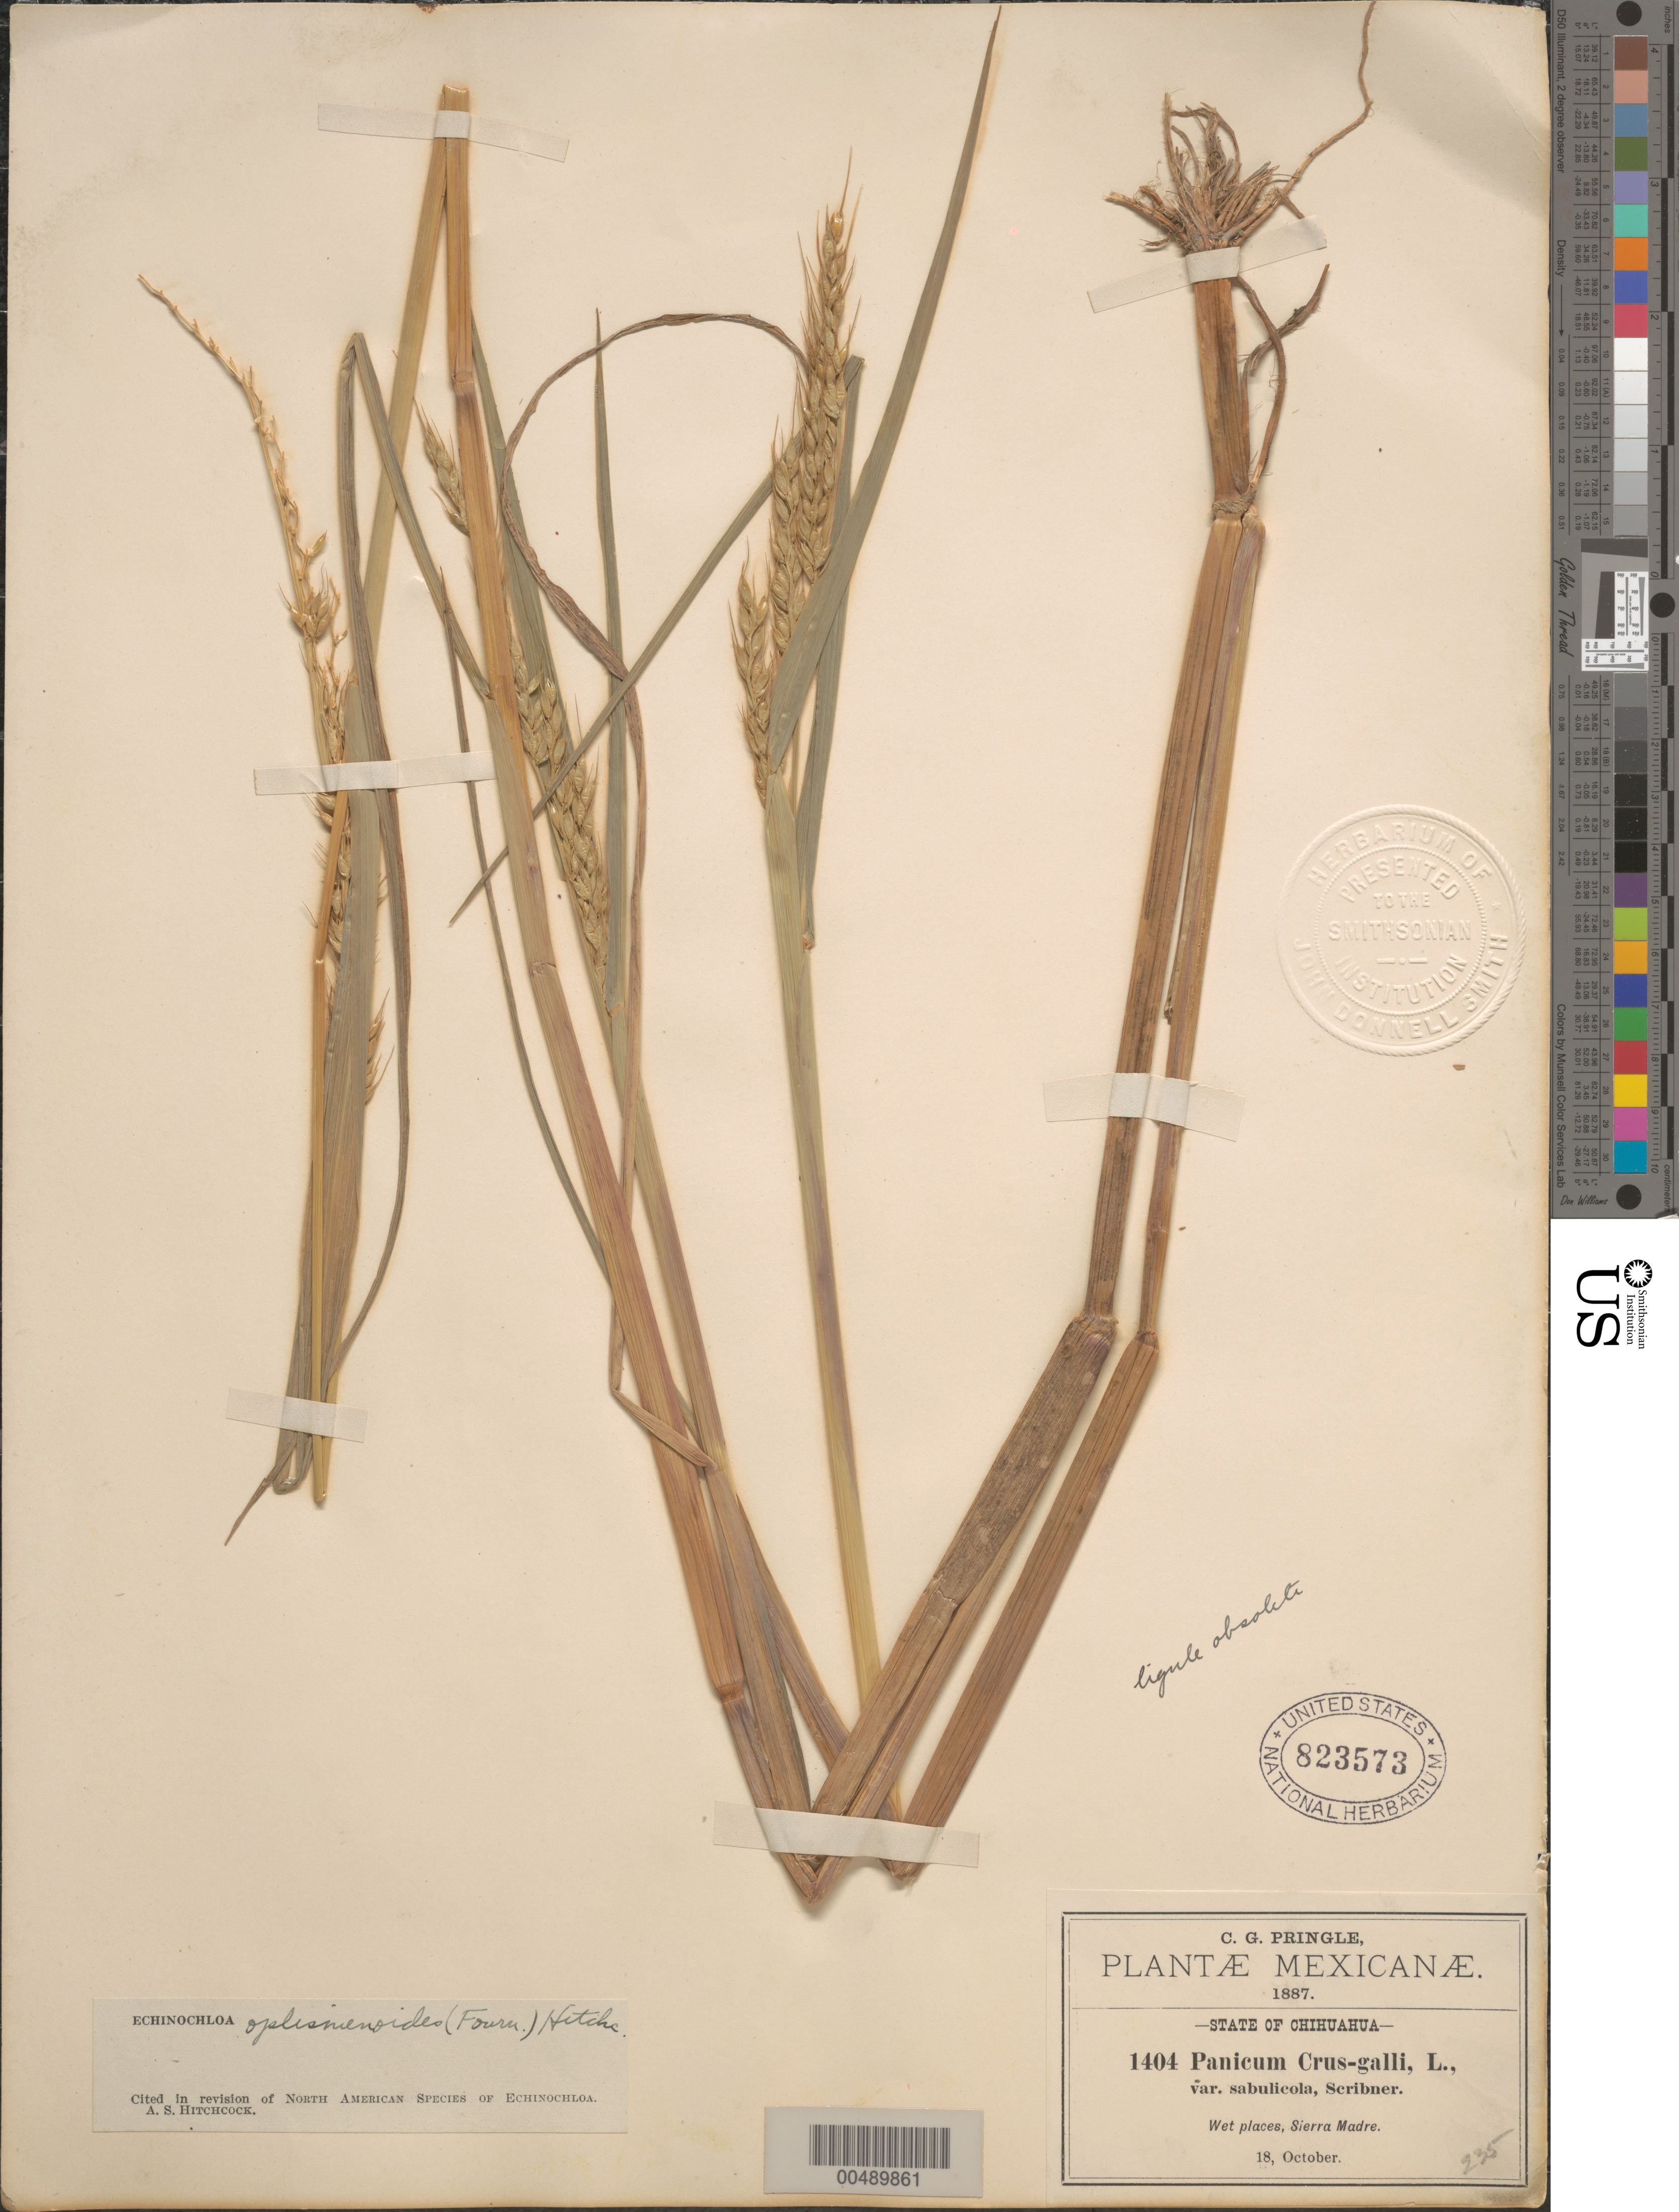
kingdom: Plantae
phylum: Tracheophyta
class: Liliopsida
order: Poales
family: Poaceae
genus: Echinochloa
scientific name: Echinochloa oplismenoides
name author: (E. Fourn.) Hitchc.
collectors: C. G. Pringle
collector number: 1404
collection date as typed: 18 Oct 1887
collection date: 1887-10-18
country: Mexico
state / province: Chihuahua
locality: Sierra Madre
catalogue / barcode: US 823573